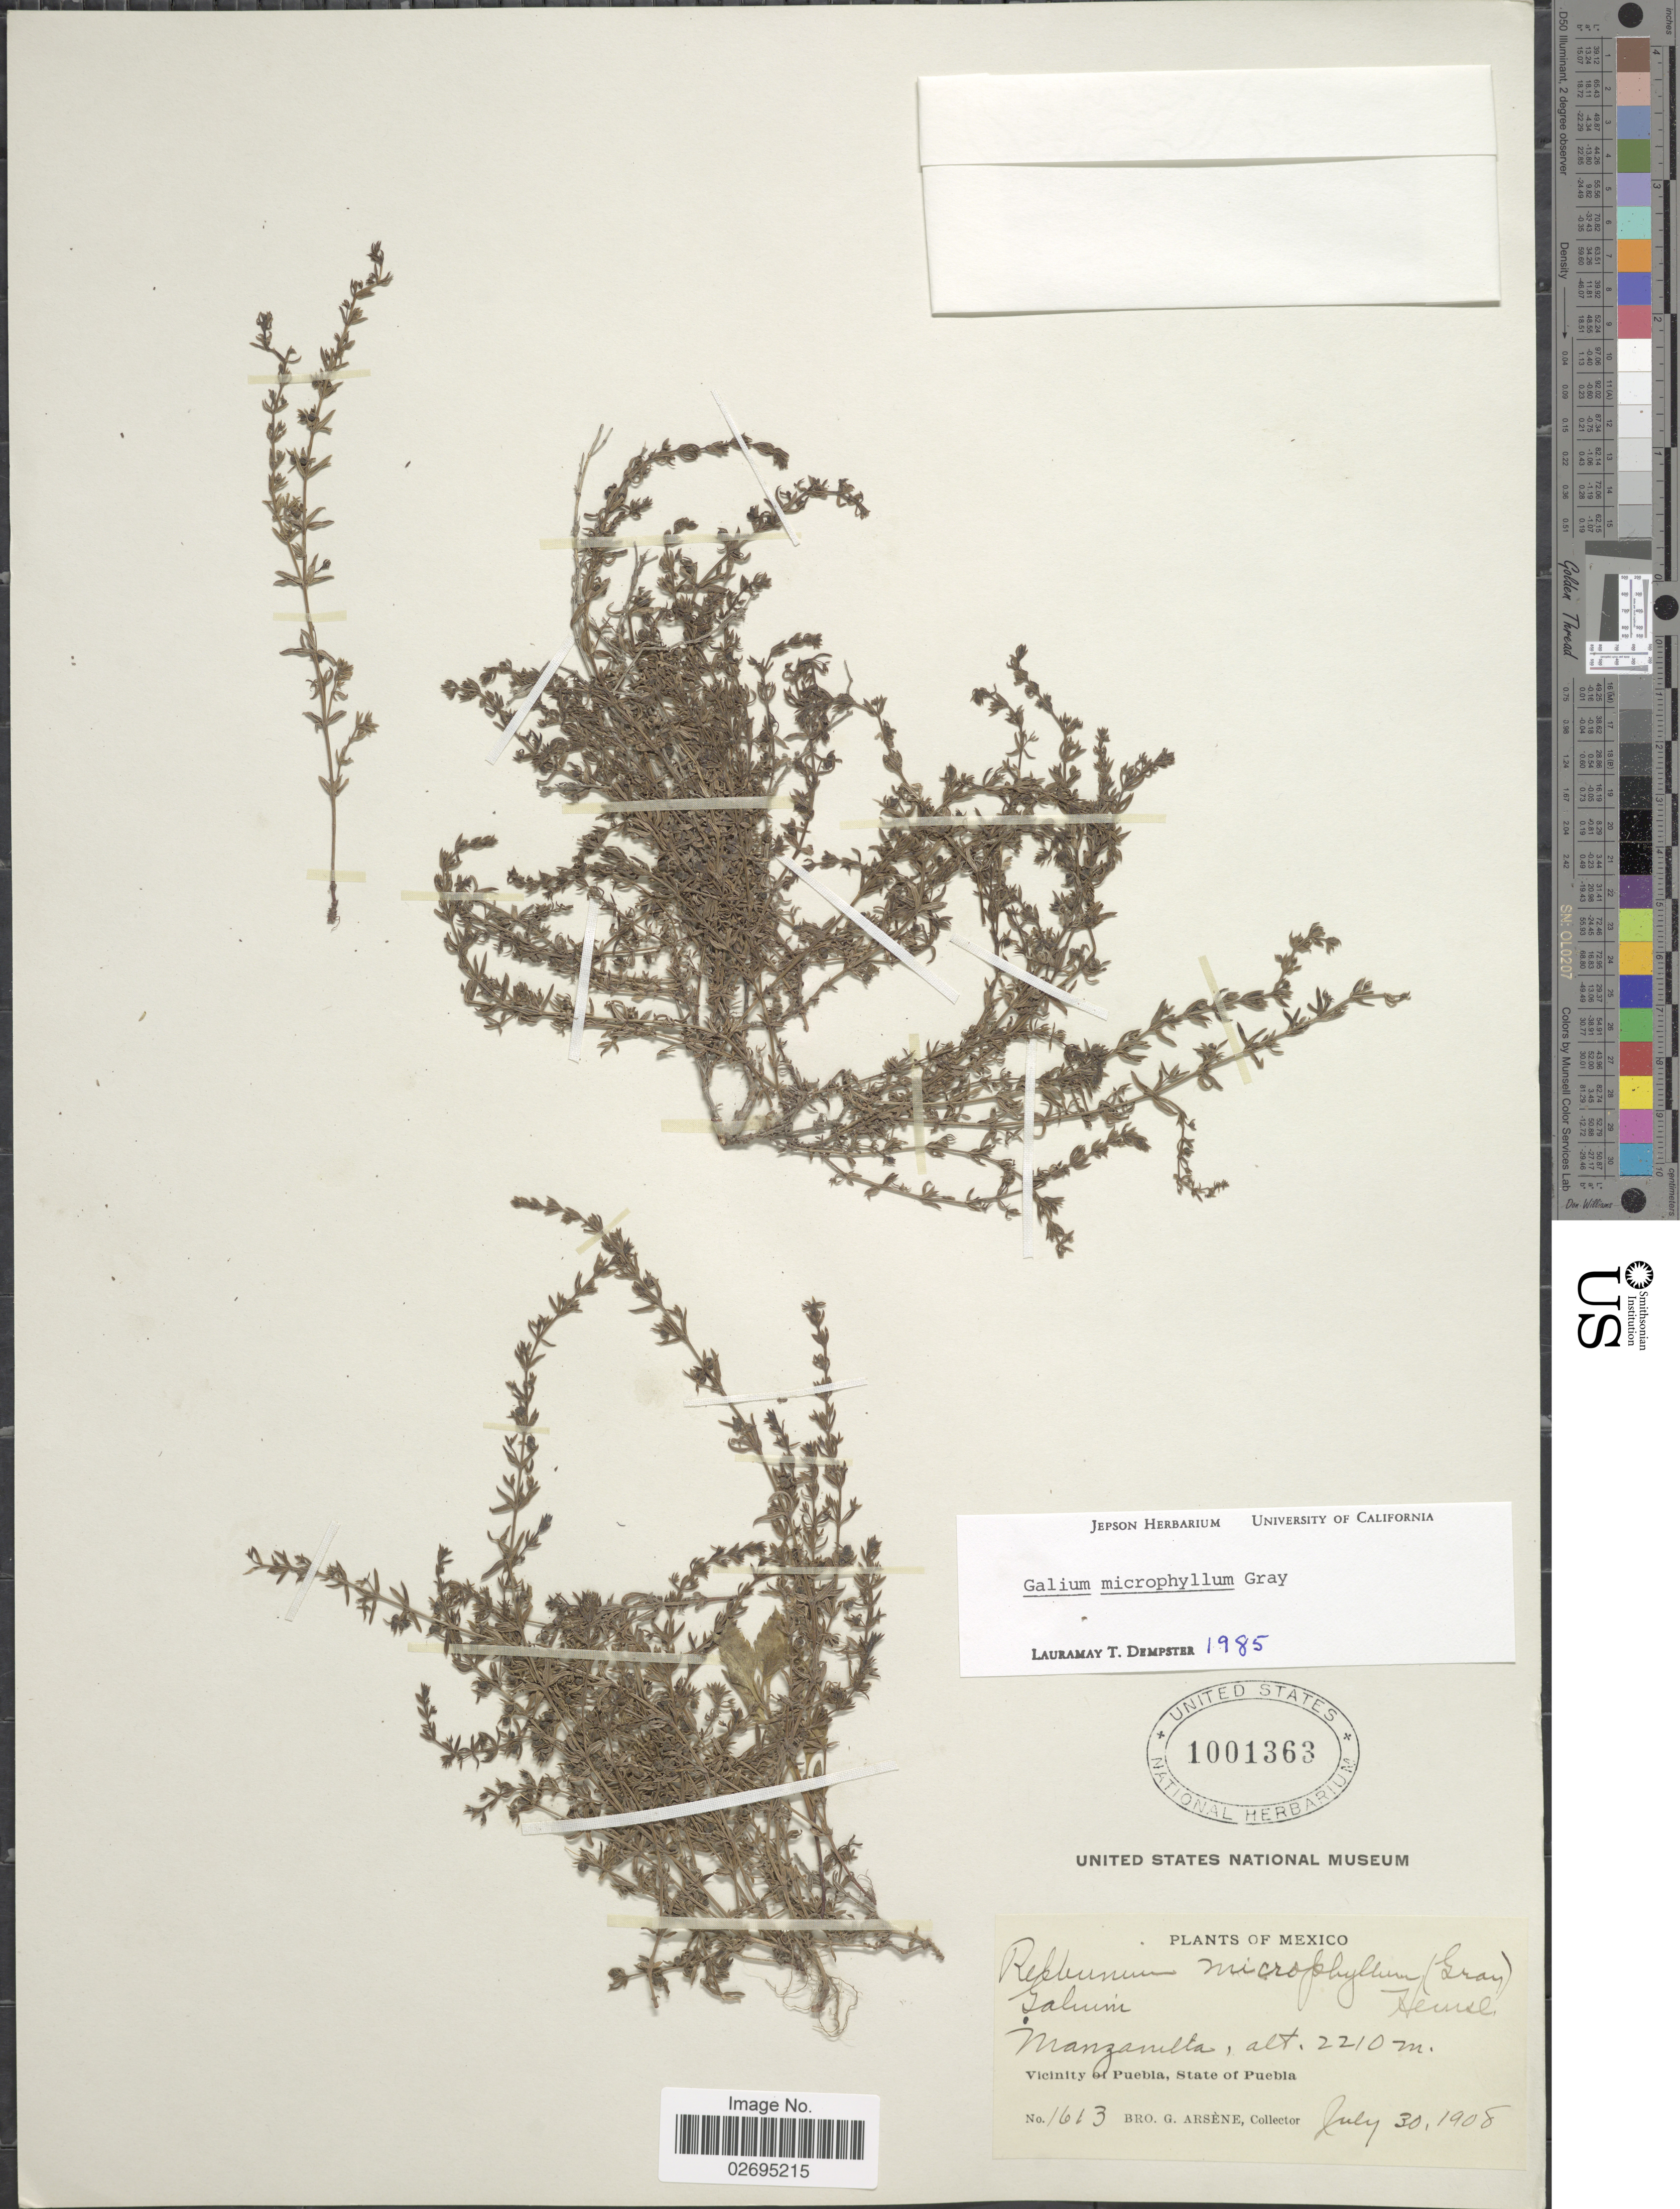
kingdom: Plantae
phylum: Tracheophyta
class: Magnoliopsida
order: Gentianales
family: Rubiaceae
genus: Galium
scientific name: Galium microphyllum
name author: A. Gray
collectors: Bro. G. Arsène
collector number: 1613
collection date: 1908-07-30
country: Mexico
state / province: Puebla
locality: Manzanilla. Vicinity of Puebla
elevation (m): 2210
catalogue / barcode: US 1001363